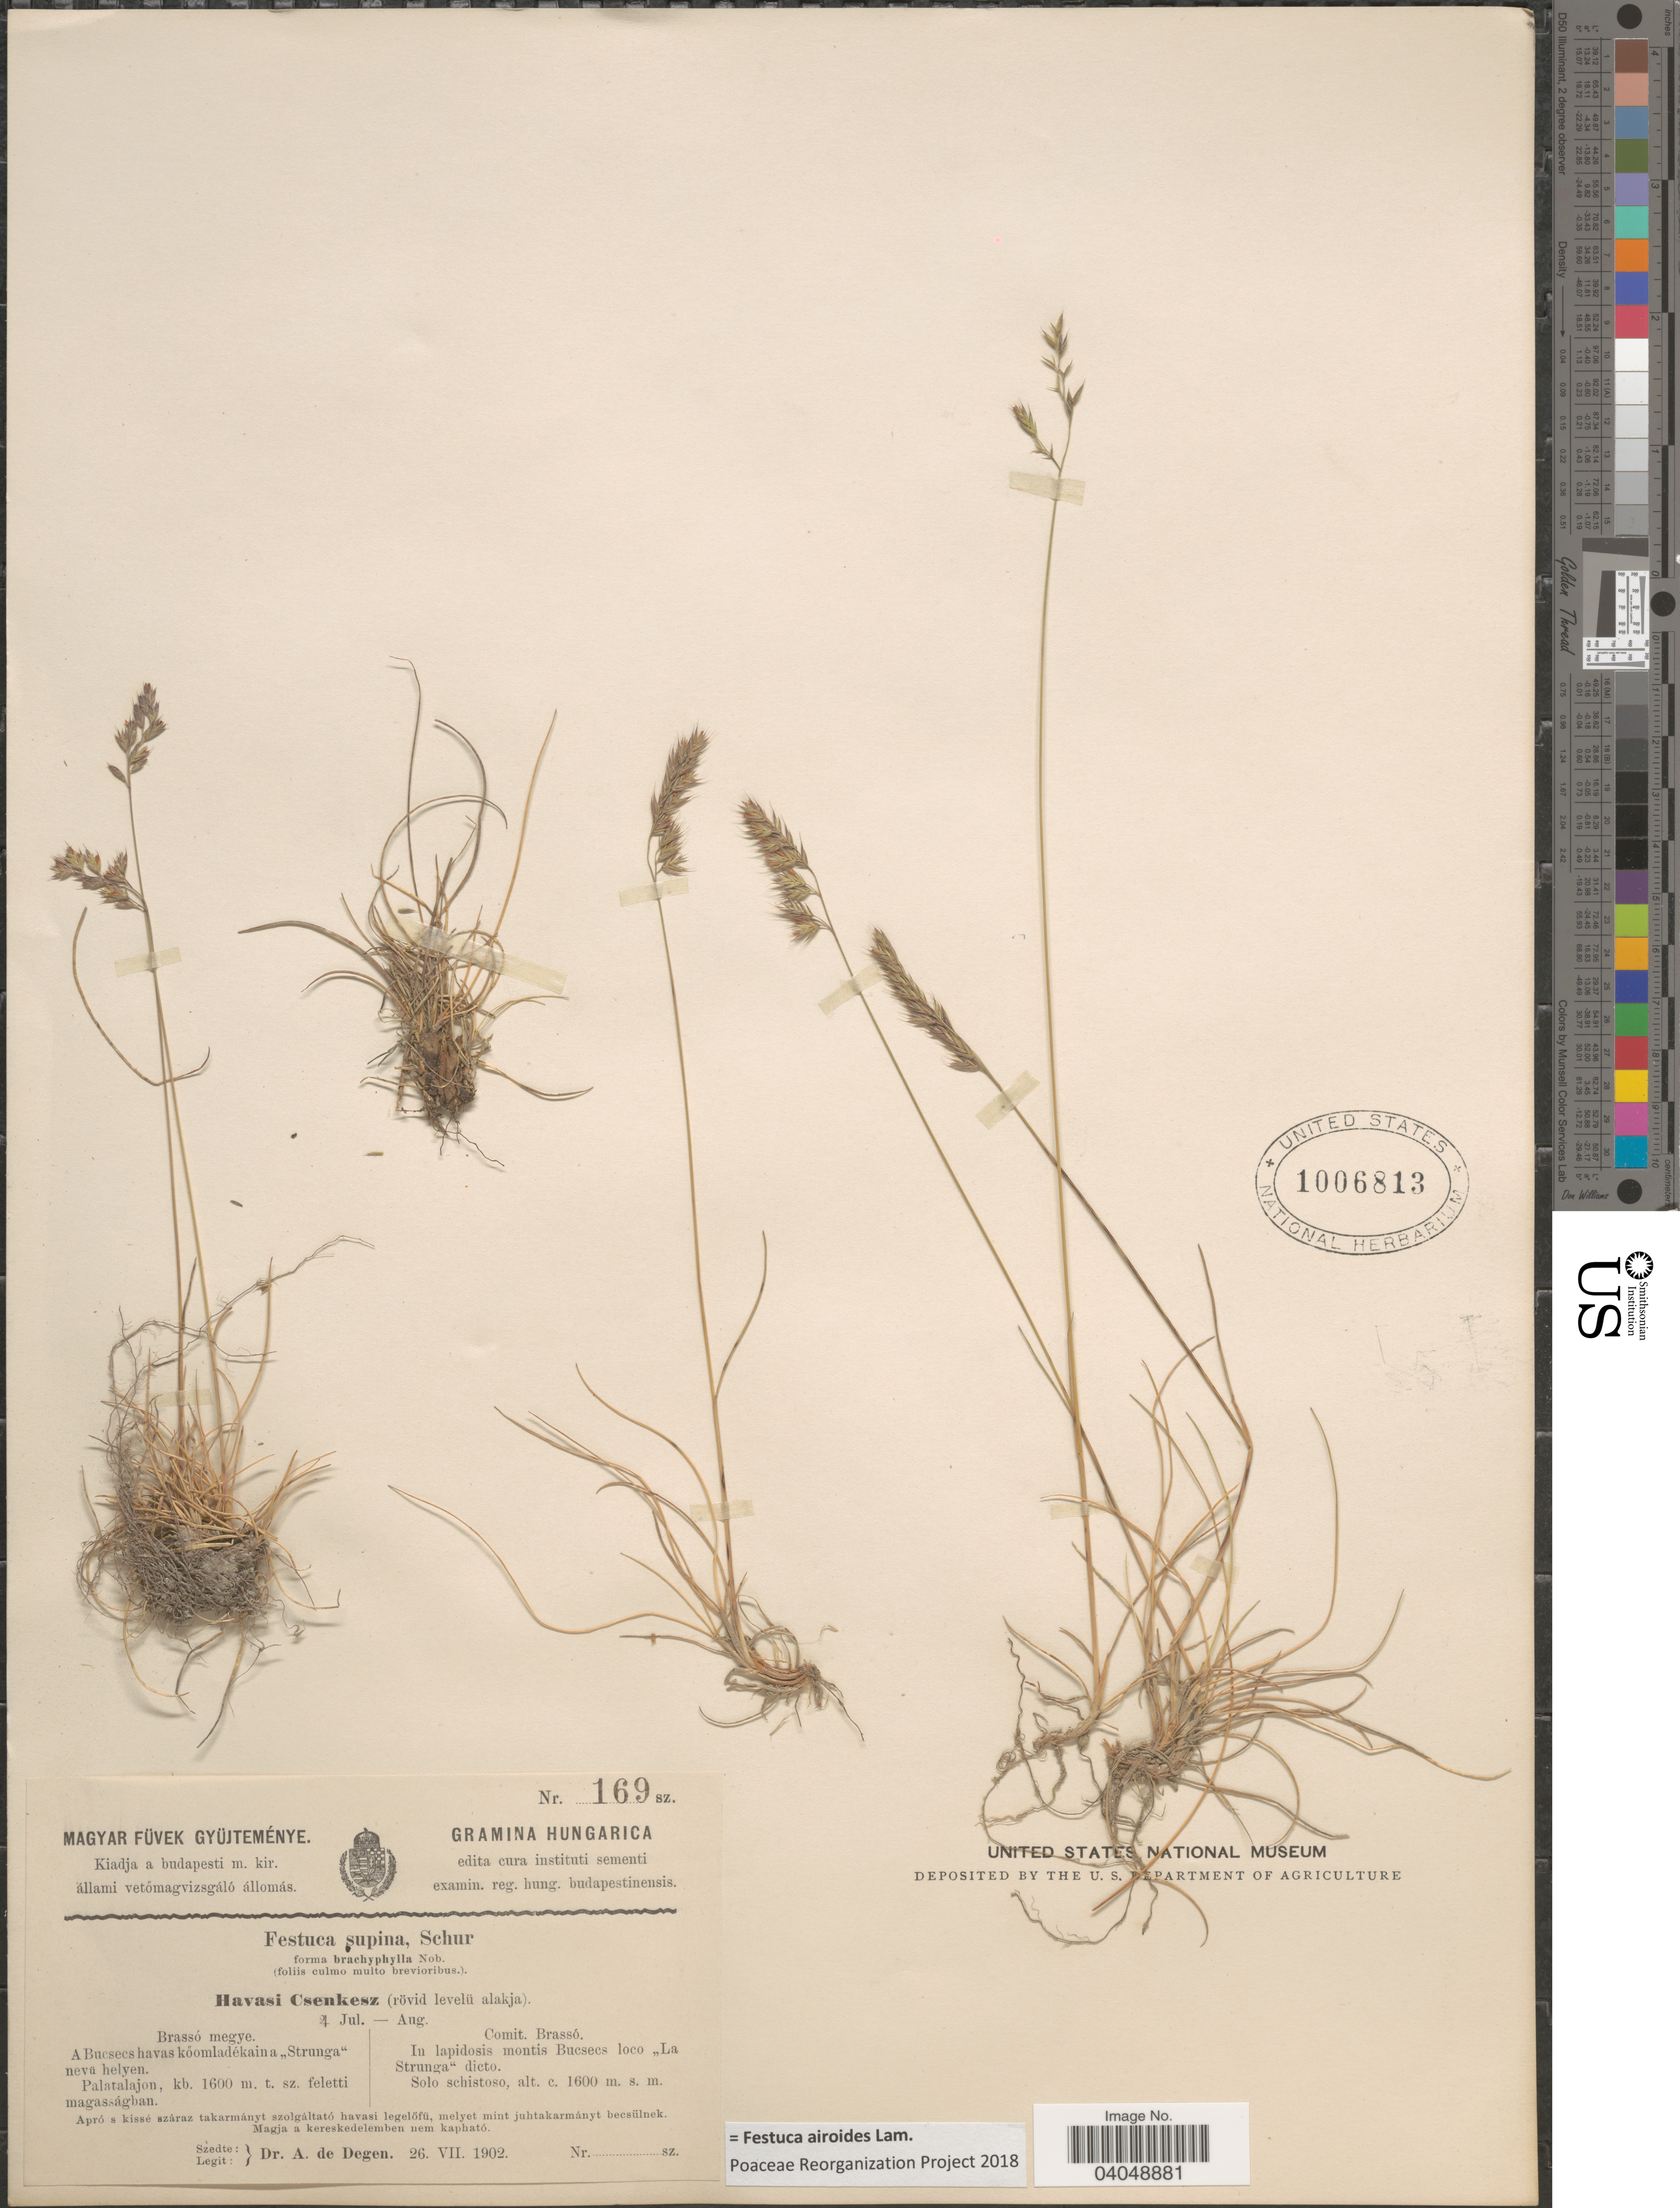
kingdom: Plantae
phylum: Tracheophyta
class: Liliopsida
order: Poales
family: Poaceae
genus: Festuca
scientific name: Festuca airoides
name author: Lam.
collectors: A. Degen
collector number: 169?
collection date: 1902-07-26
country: Romania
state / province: Brasov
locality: Comit. Brassó. In lapidosis montis Bucsecs loco "La Strunga" dicto. Solo schistoso.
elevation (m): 1600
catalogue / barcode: US 1006813